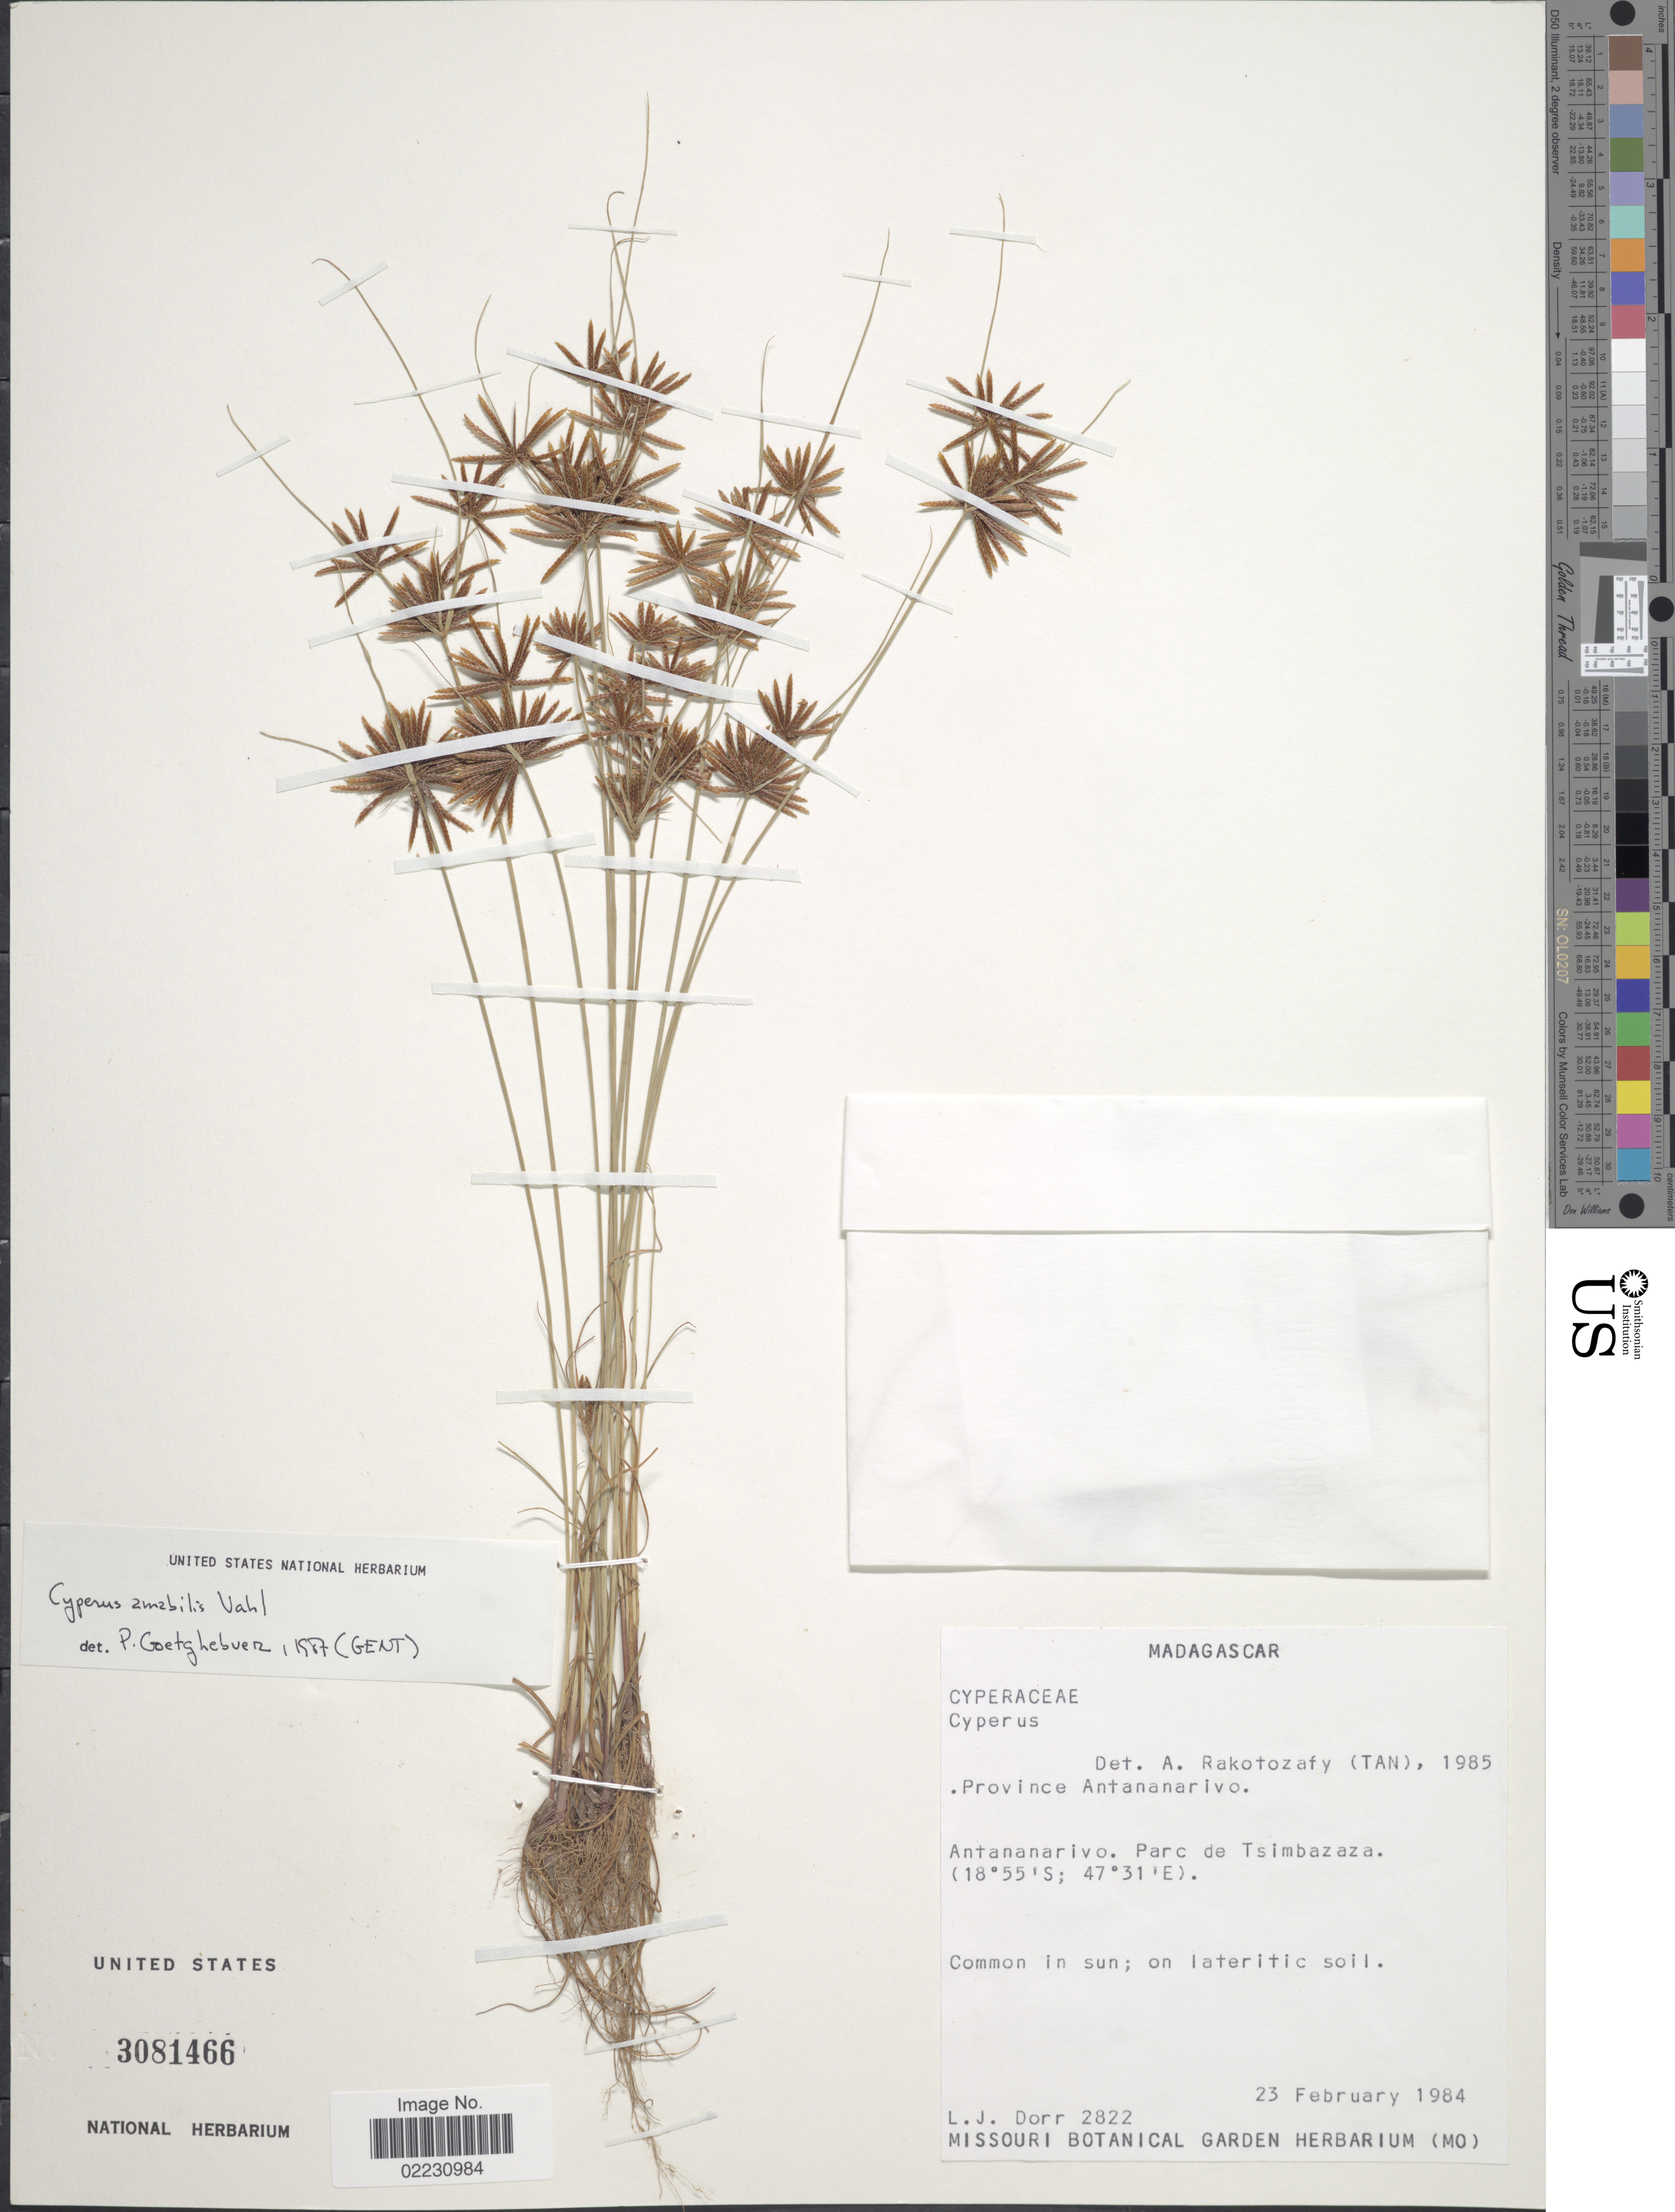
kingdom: Plantae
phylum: Tracheophyta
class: Liliopsida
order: Poales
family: Cyperaceae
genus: Cyperus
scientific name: Cyperus amabilis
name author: Vahl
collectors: L. J. Dorr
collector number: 2822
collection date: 1984-02-23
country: Madagascar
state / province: Analamanga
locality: Province Antananarivo. Antananarivo. Parc de Tsimbazaza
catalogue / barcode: US 3081466